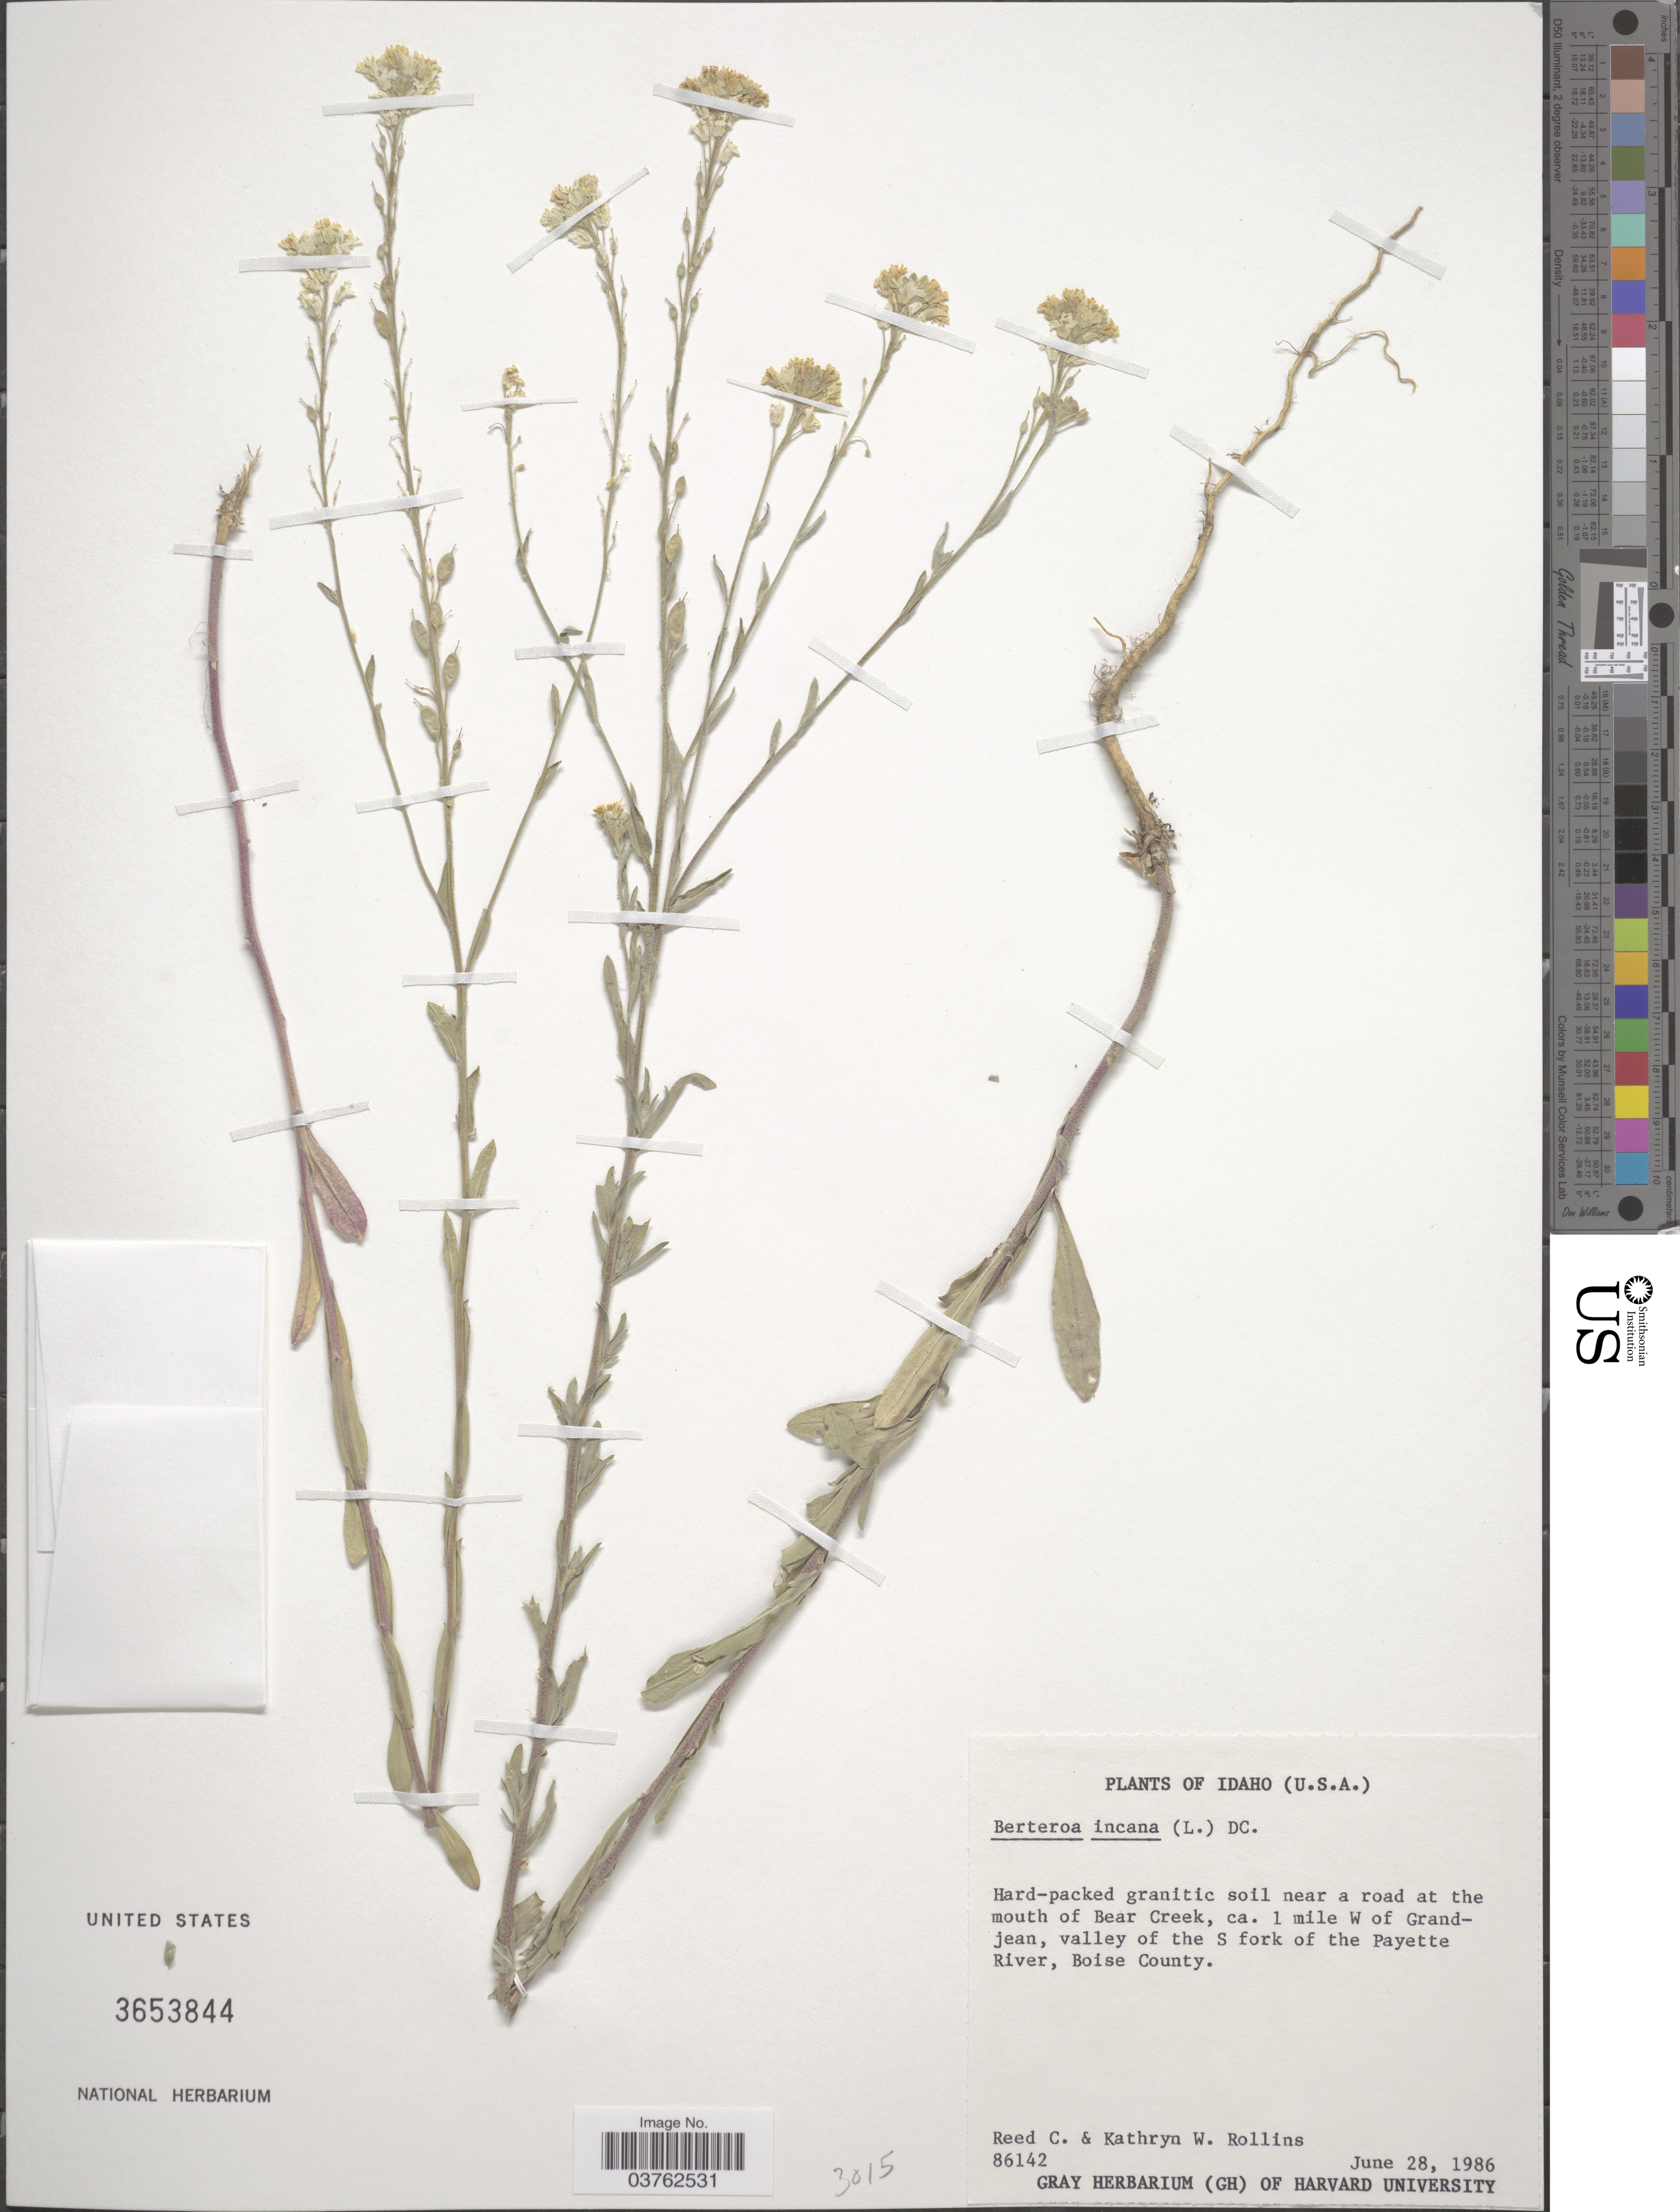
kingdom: Plantae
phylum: Tracheophyta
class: Magnoliopsida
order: Brassicales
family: Brassicaceae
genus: Berteroa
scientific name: Berteroa incana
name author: (L.) DC.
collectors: R. C. Rollins & K. W. Rollins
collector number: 86142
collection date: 1986-06-28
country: United States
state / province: Idaho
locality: Hard-packed granitic soil near a road at the mouth of Bear Creek, ca. 1 mile W of Grand-jean, valley of the S fork of the Payette River, Boise County.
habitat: hard packed granitic soil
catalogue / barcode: US 3653844